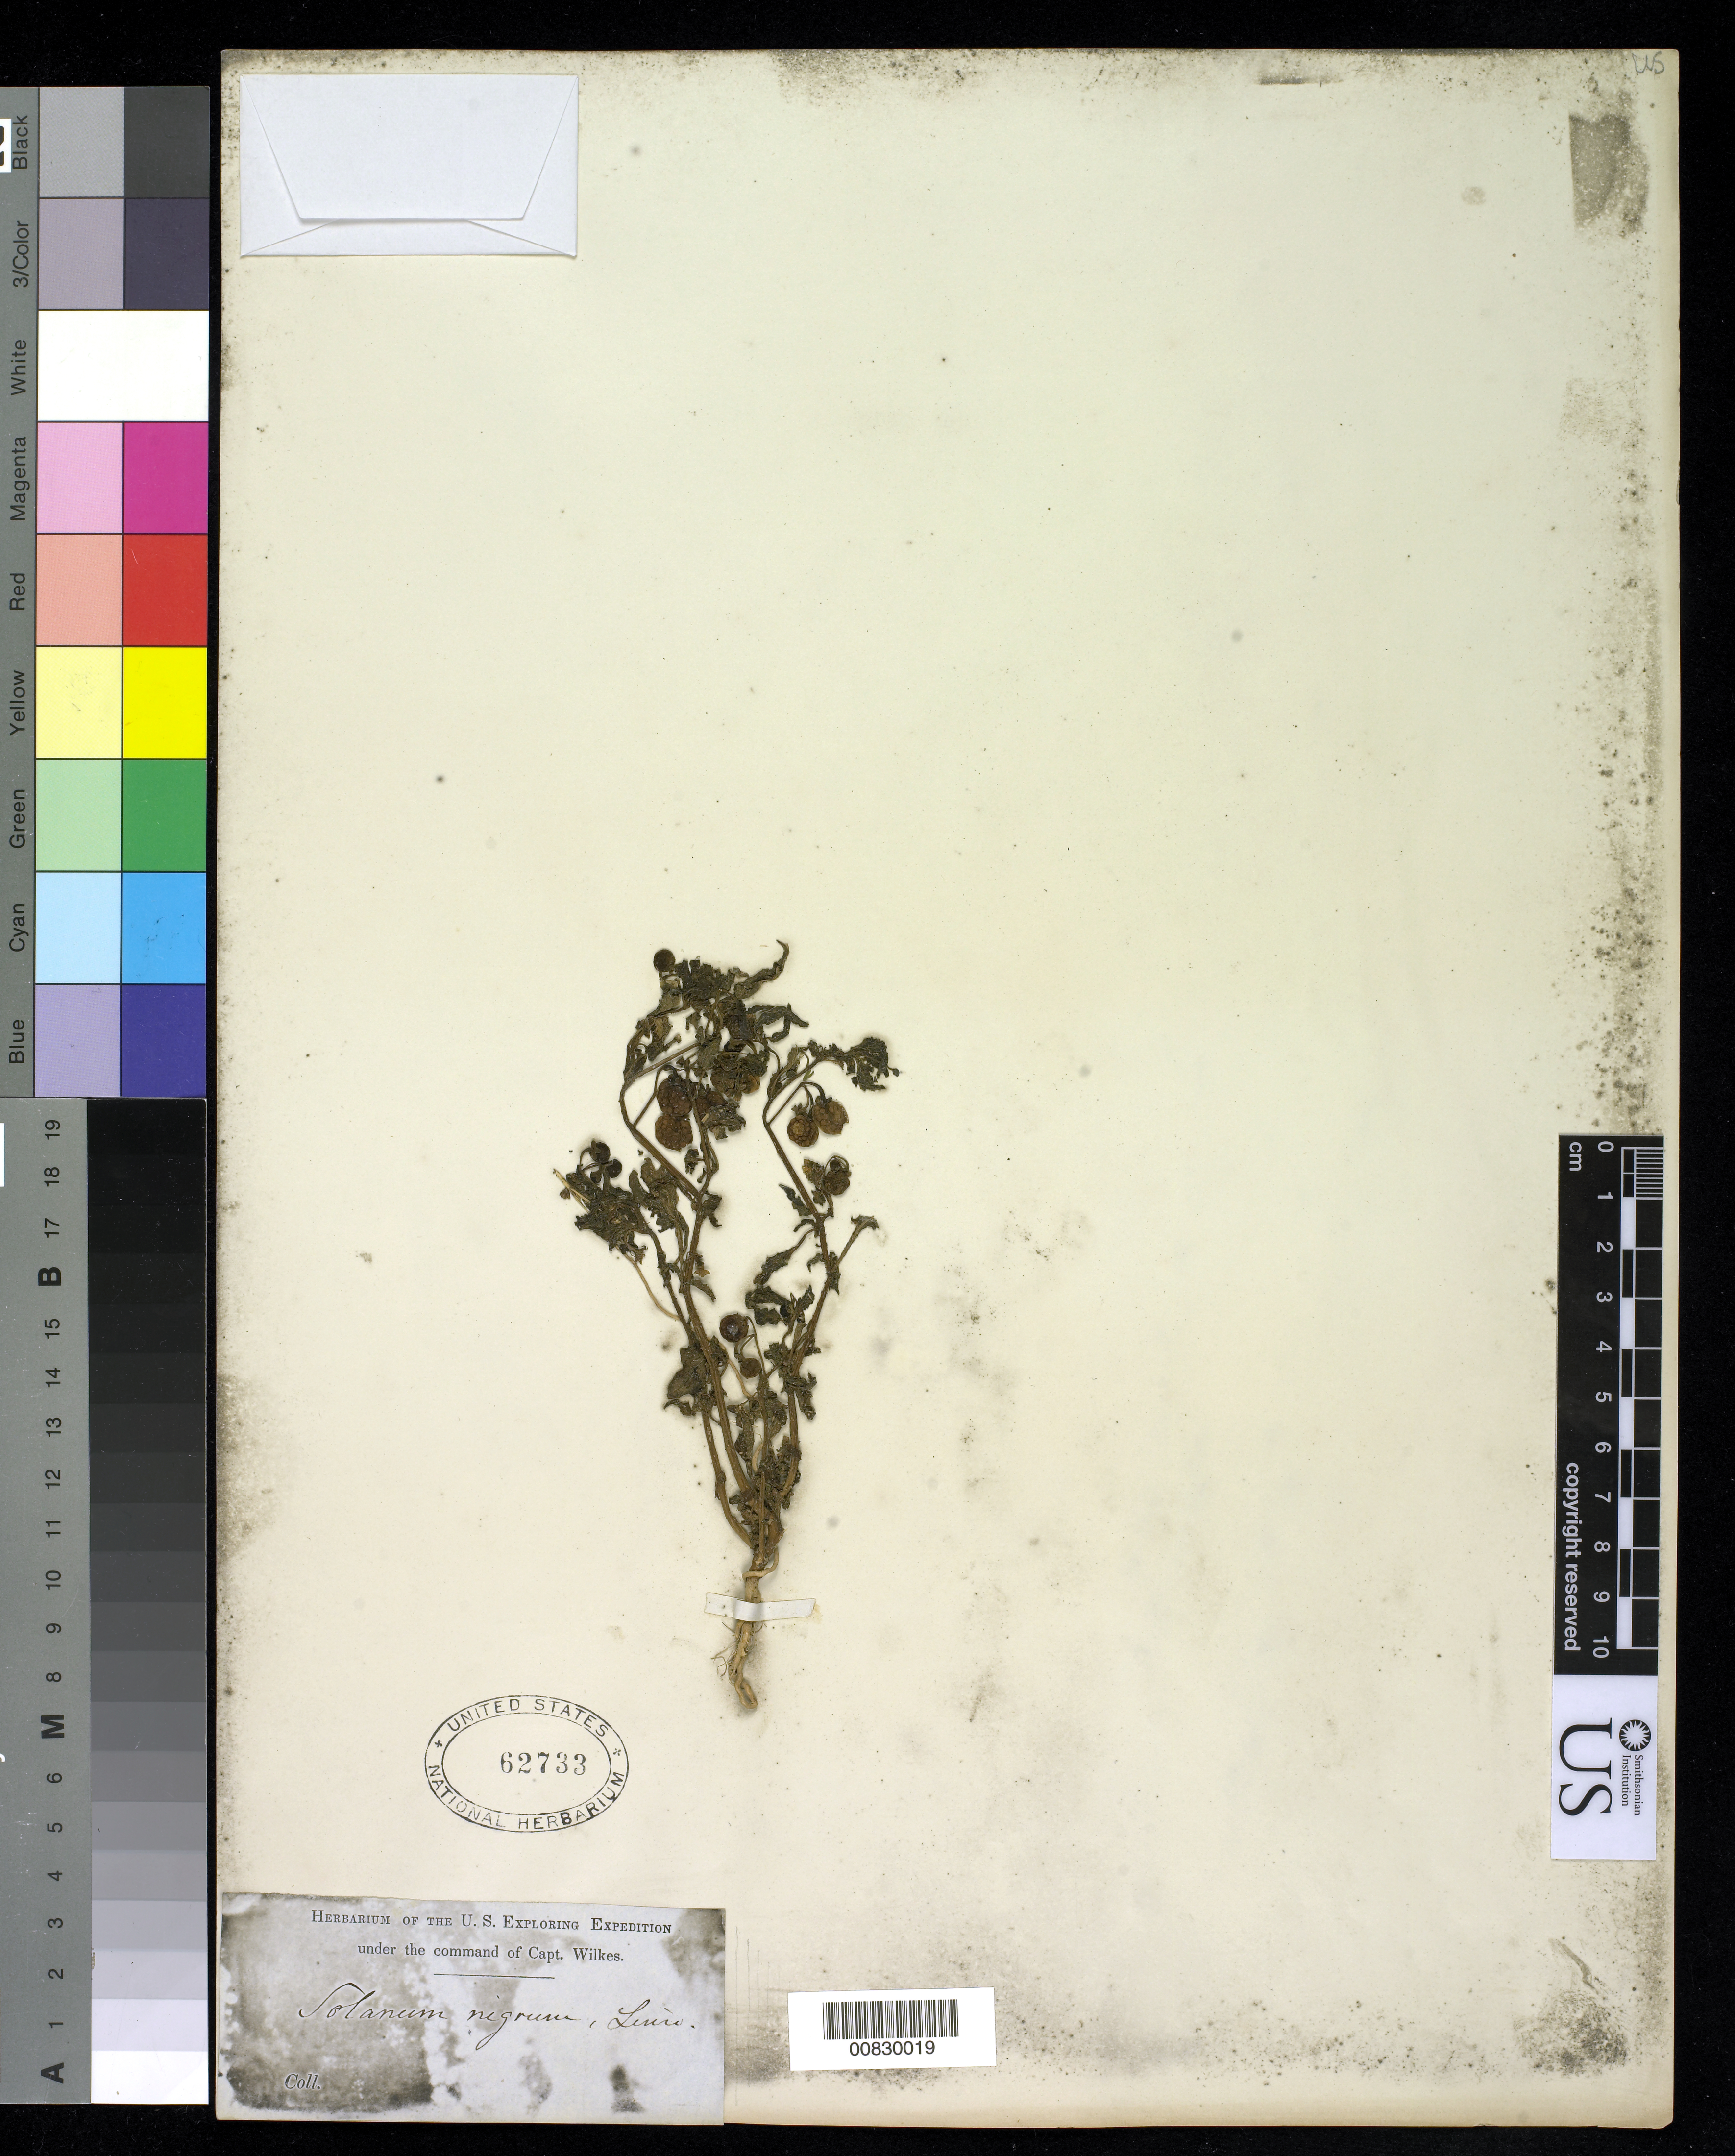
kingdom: Plantae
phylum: Tracheophyta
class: Magnoliopsida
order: Solanales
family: Solanaceae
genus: Solanum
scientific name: Solanum emulans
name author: Raf.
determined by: Knapp, S. D.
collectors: Wilkes Explor. Exped.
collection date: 1838/1842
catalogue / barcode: US 62733